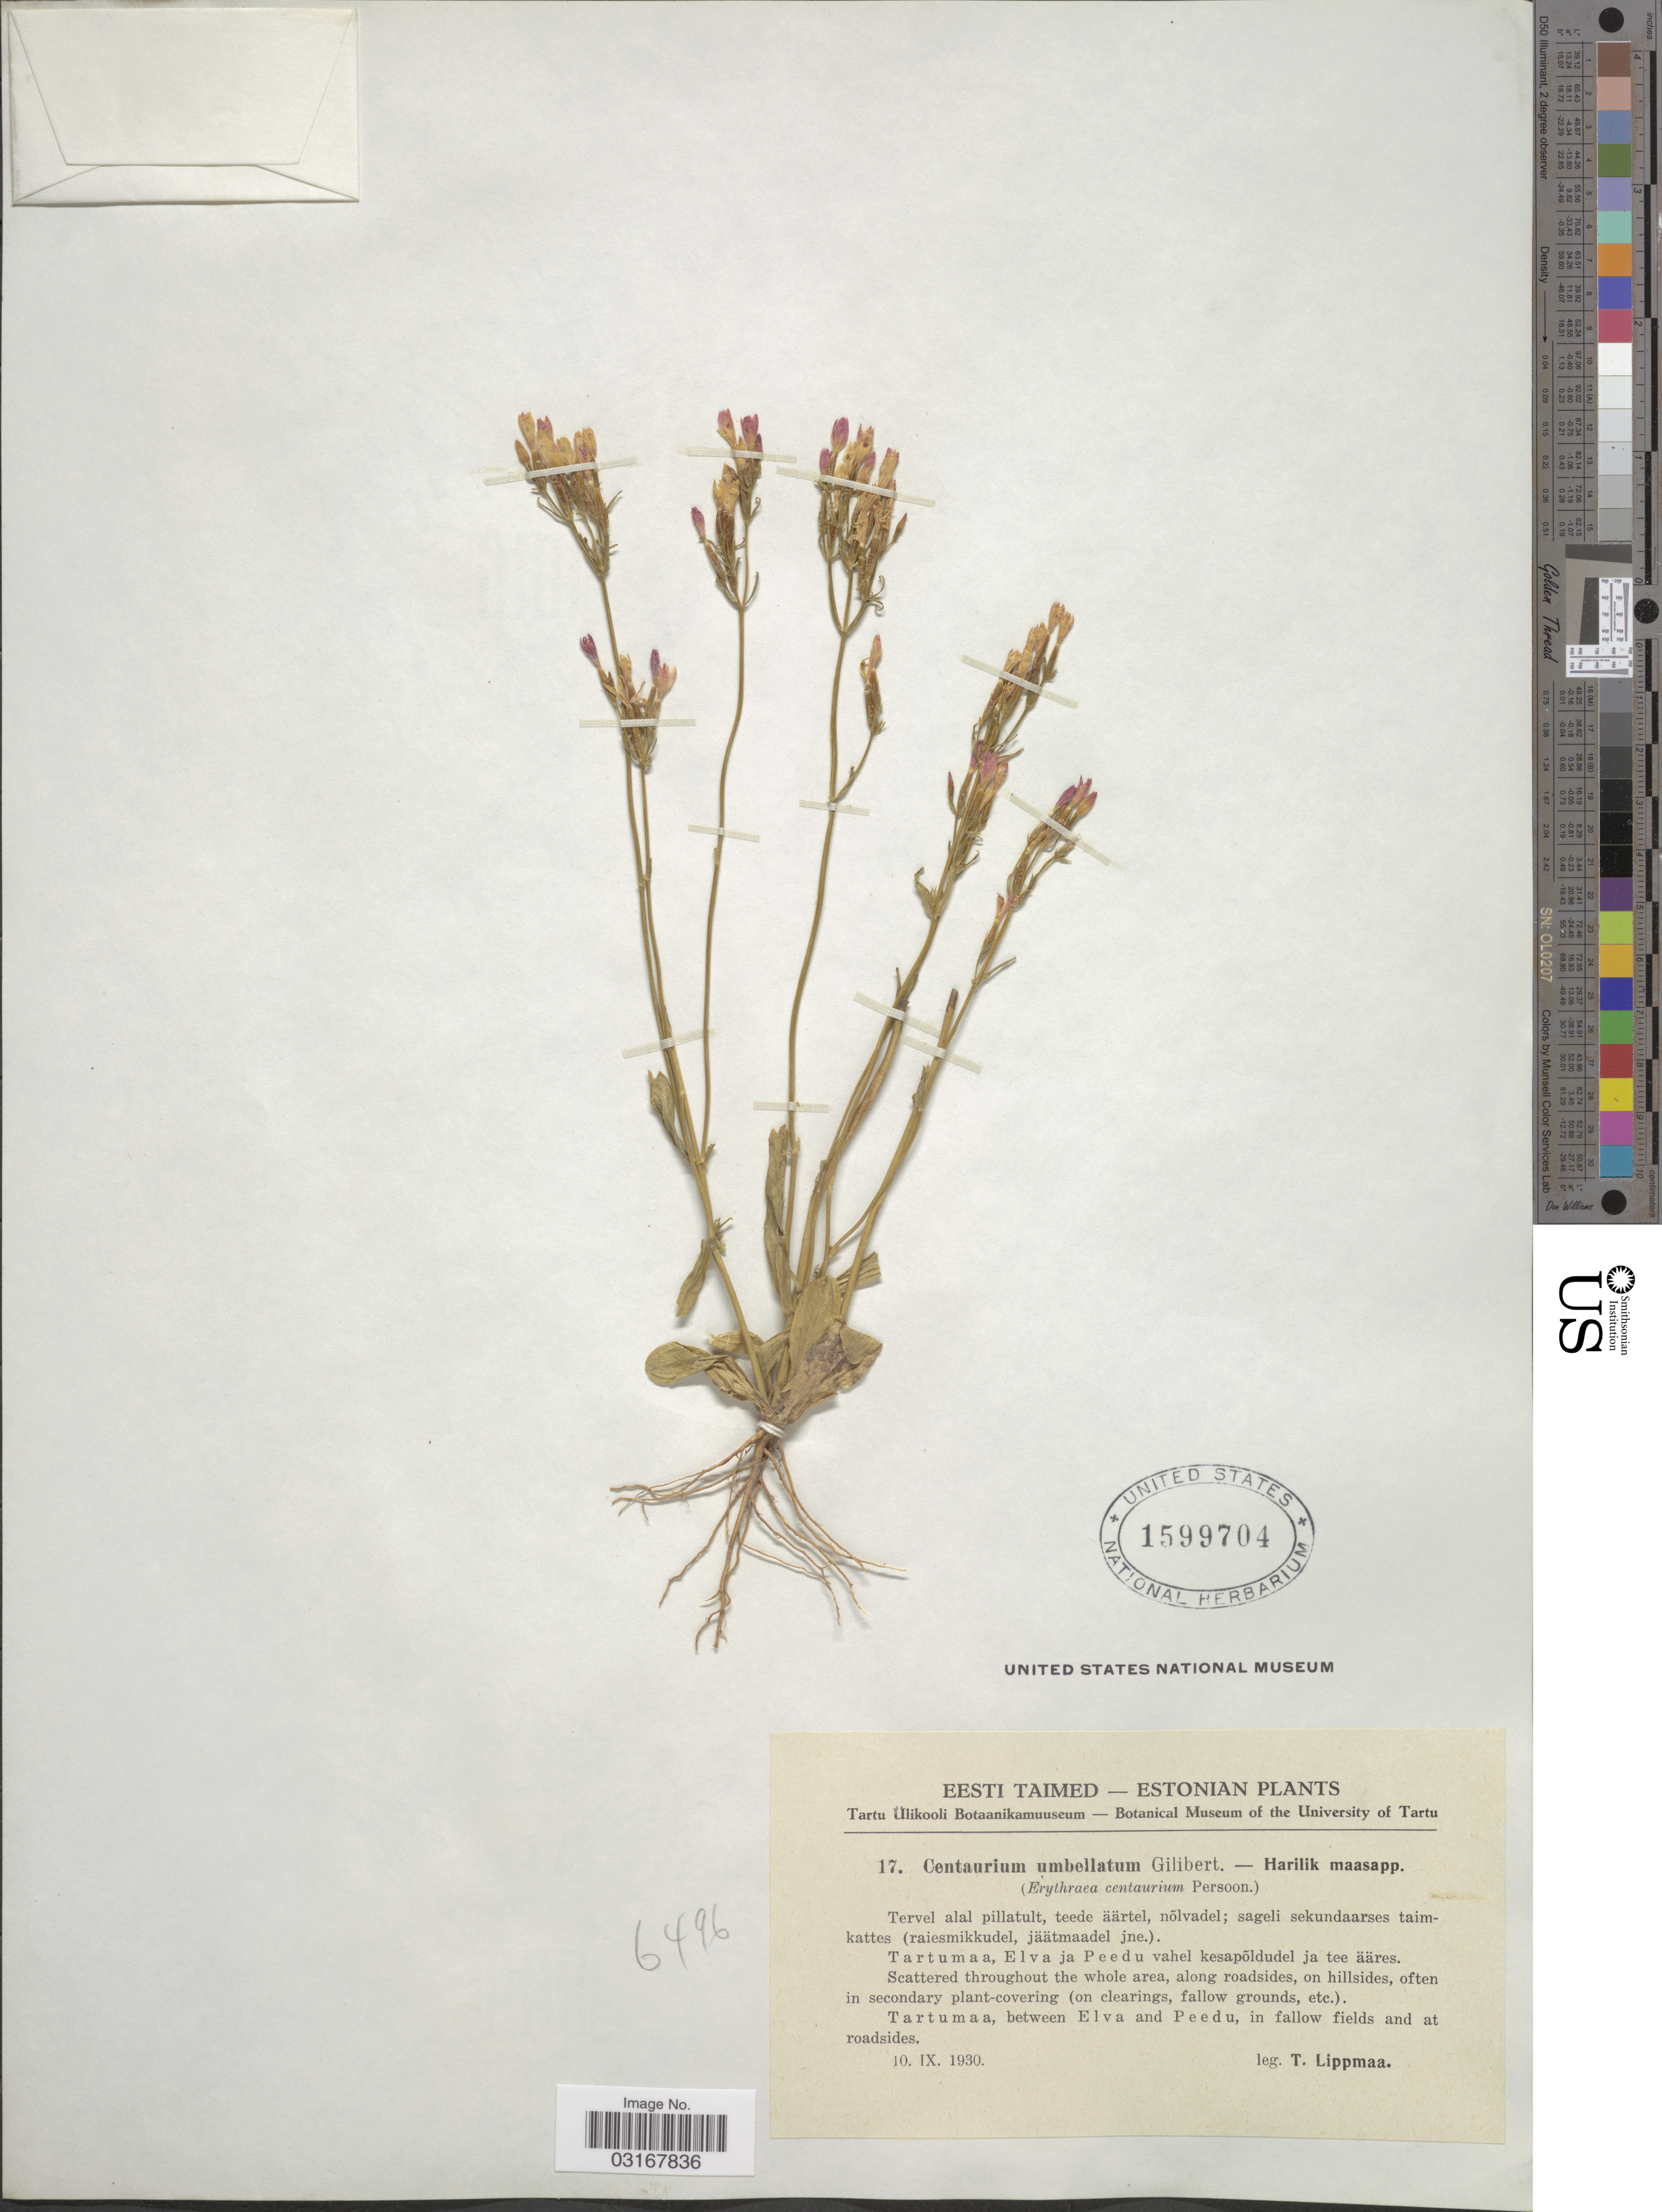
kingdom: Plantae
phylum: Tracheophyta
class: Magnoliopsida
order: Gentianales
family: Gentianaceae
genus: Centaurium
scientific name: Centaurium umbellatum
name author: Gilib.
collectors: T. Lippmaa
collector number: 17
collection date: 1930-09-10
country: Estonia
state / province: Tartu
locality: Tartumaa, between Elva and Peedu, in fallow fields and at roadsides.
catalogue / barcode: US 1599704